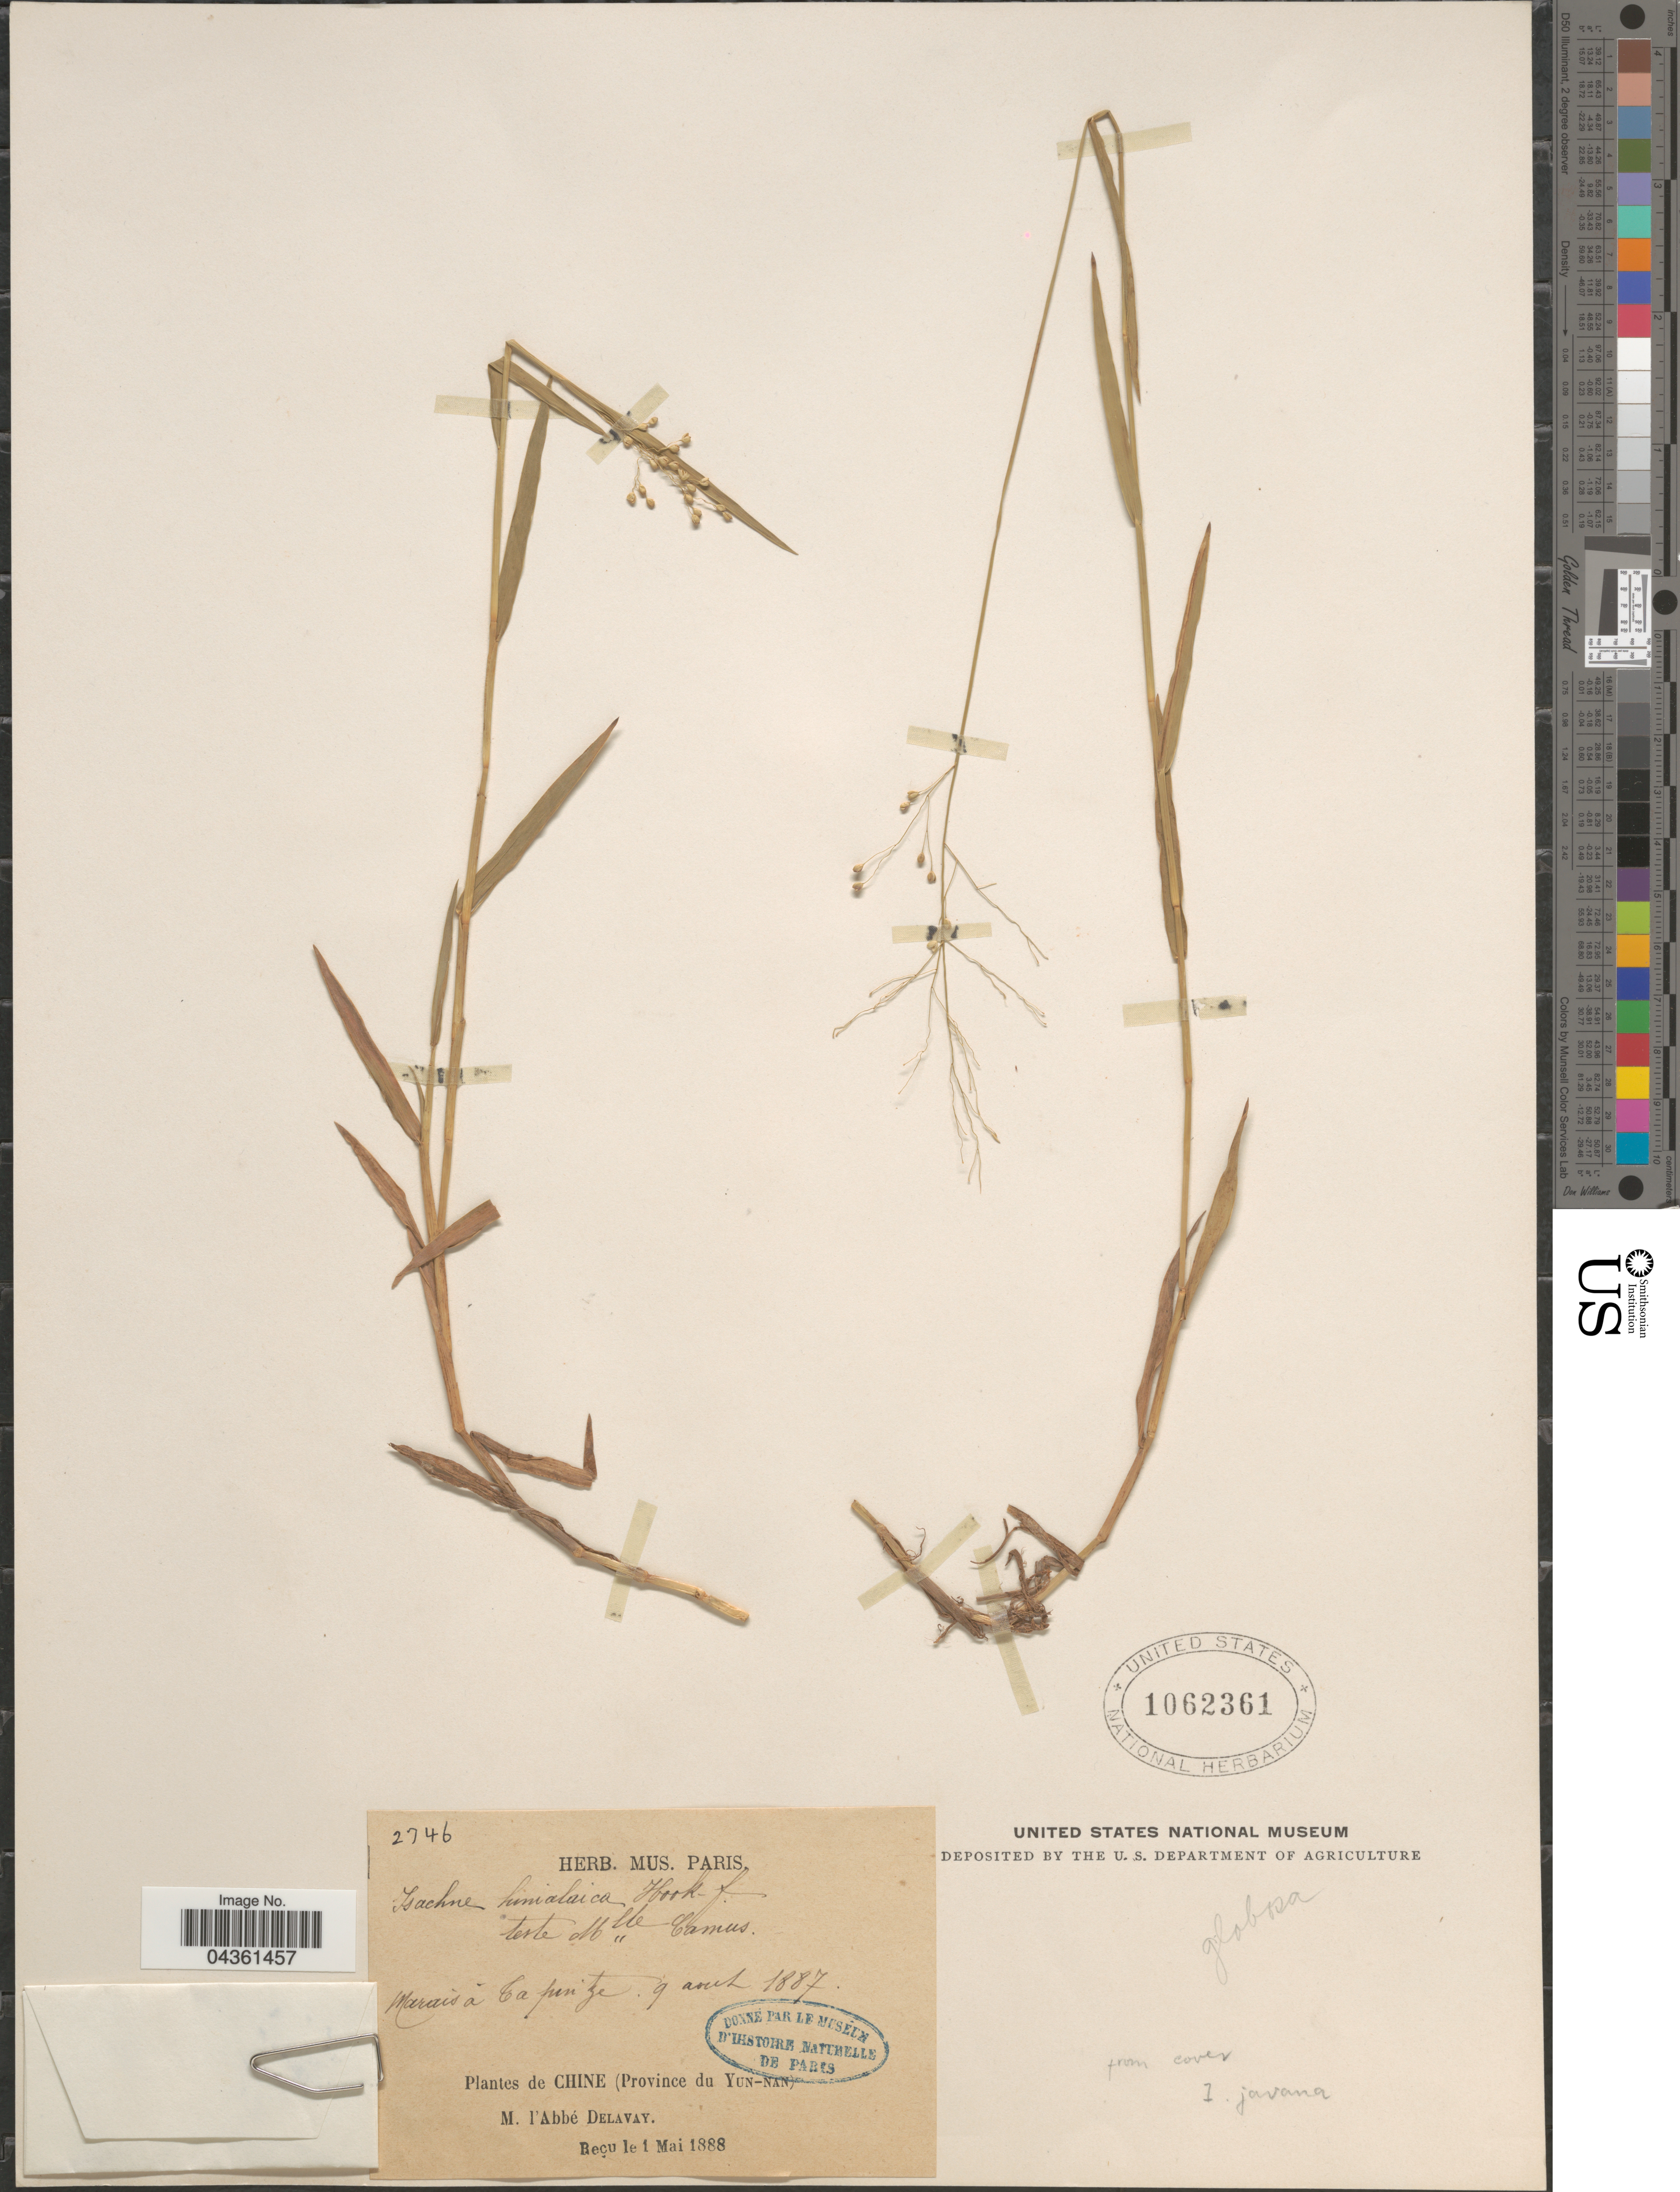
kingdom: Plantae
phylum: Tracheophyta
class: Liliopsida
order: Poales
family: Poaceae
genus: Isachne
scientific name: Isachne globosa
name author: (Thunb.) Kuntze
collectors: P. Delavay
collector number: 2746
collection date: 1887-08-09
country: China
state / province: Yunnan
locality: Marais à Ta pintze. Chine (Province du Yun-nan).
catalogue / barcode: US 1062361